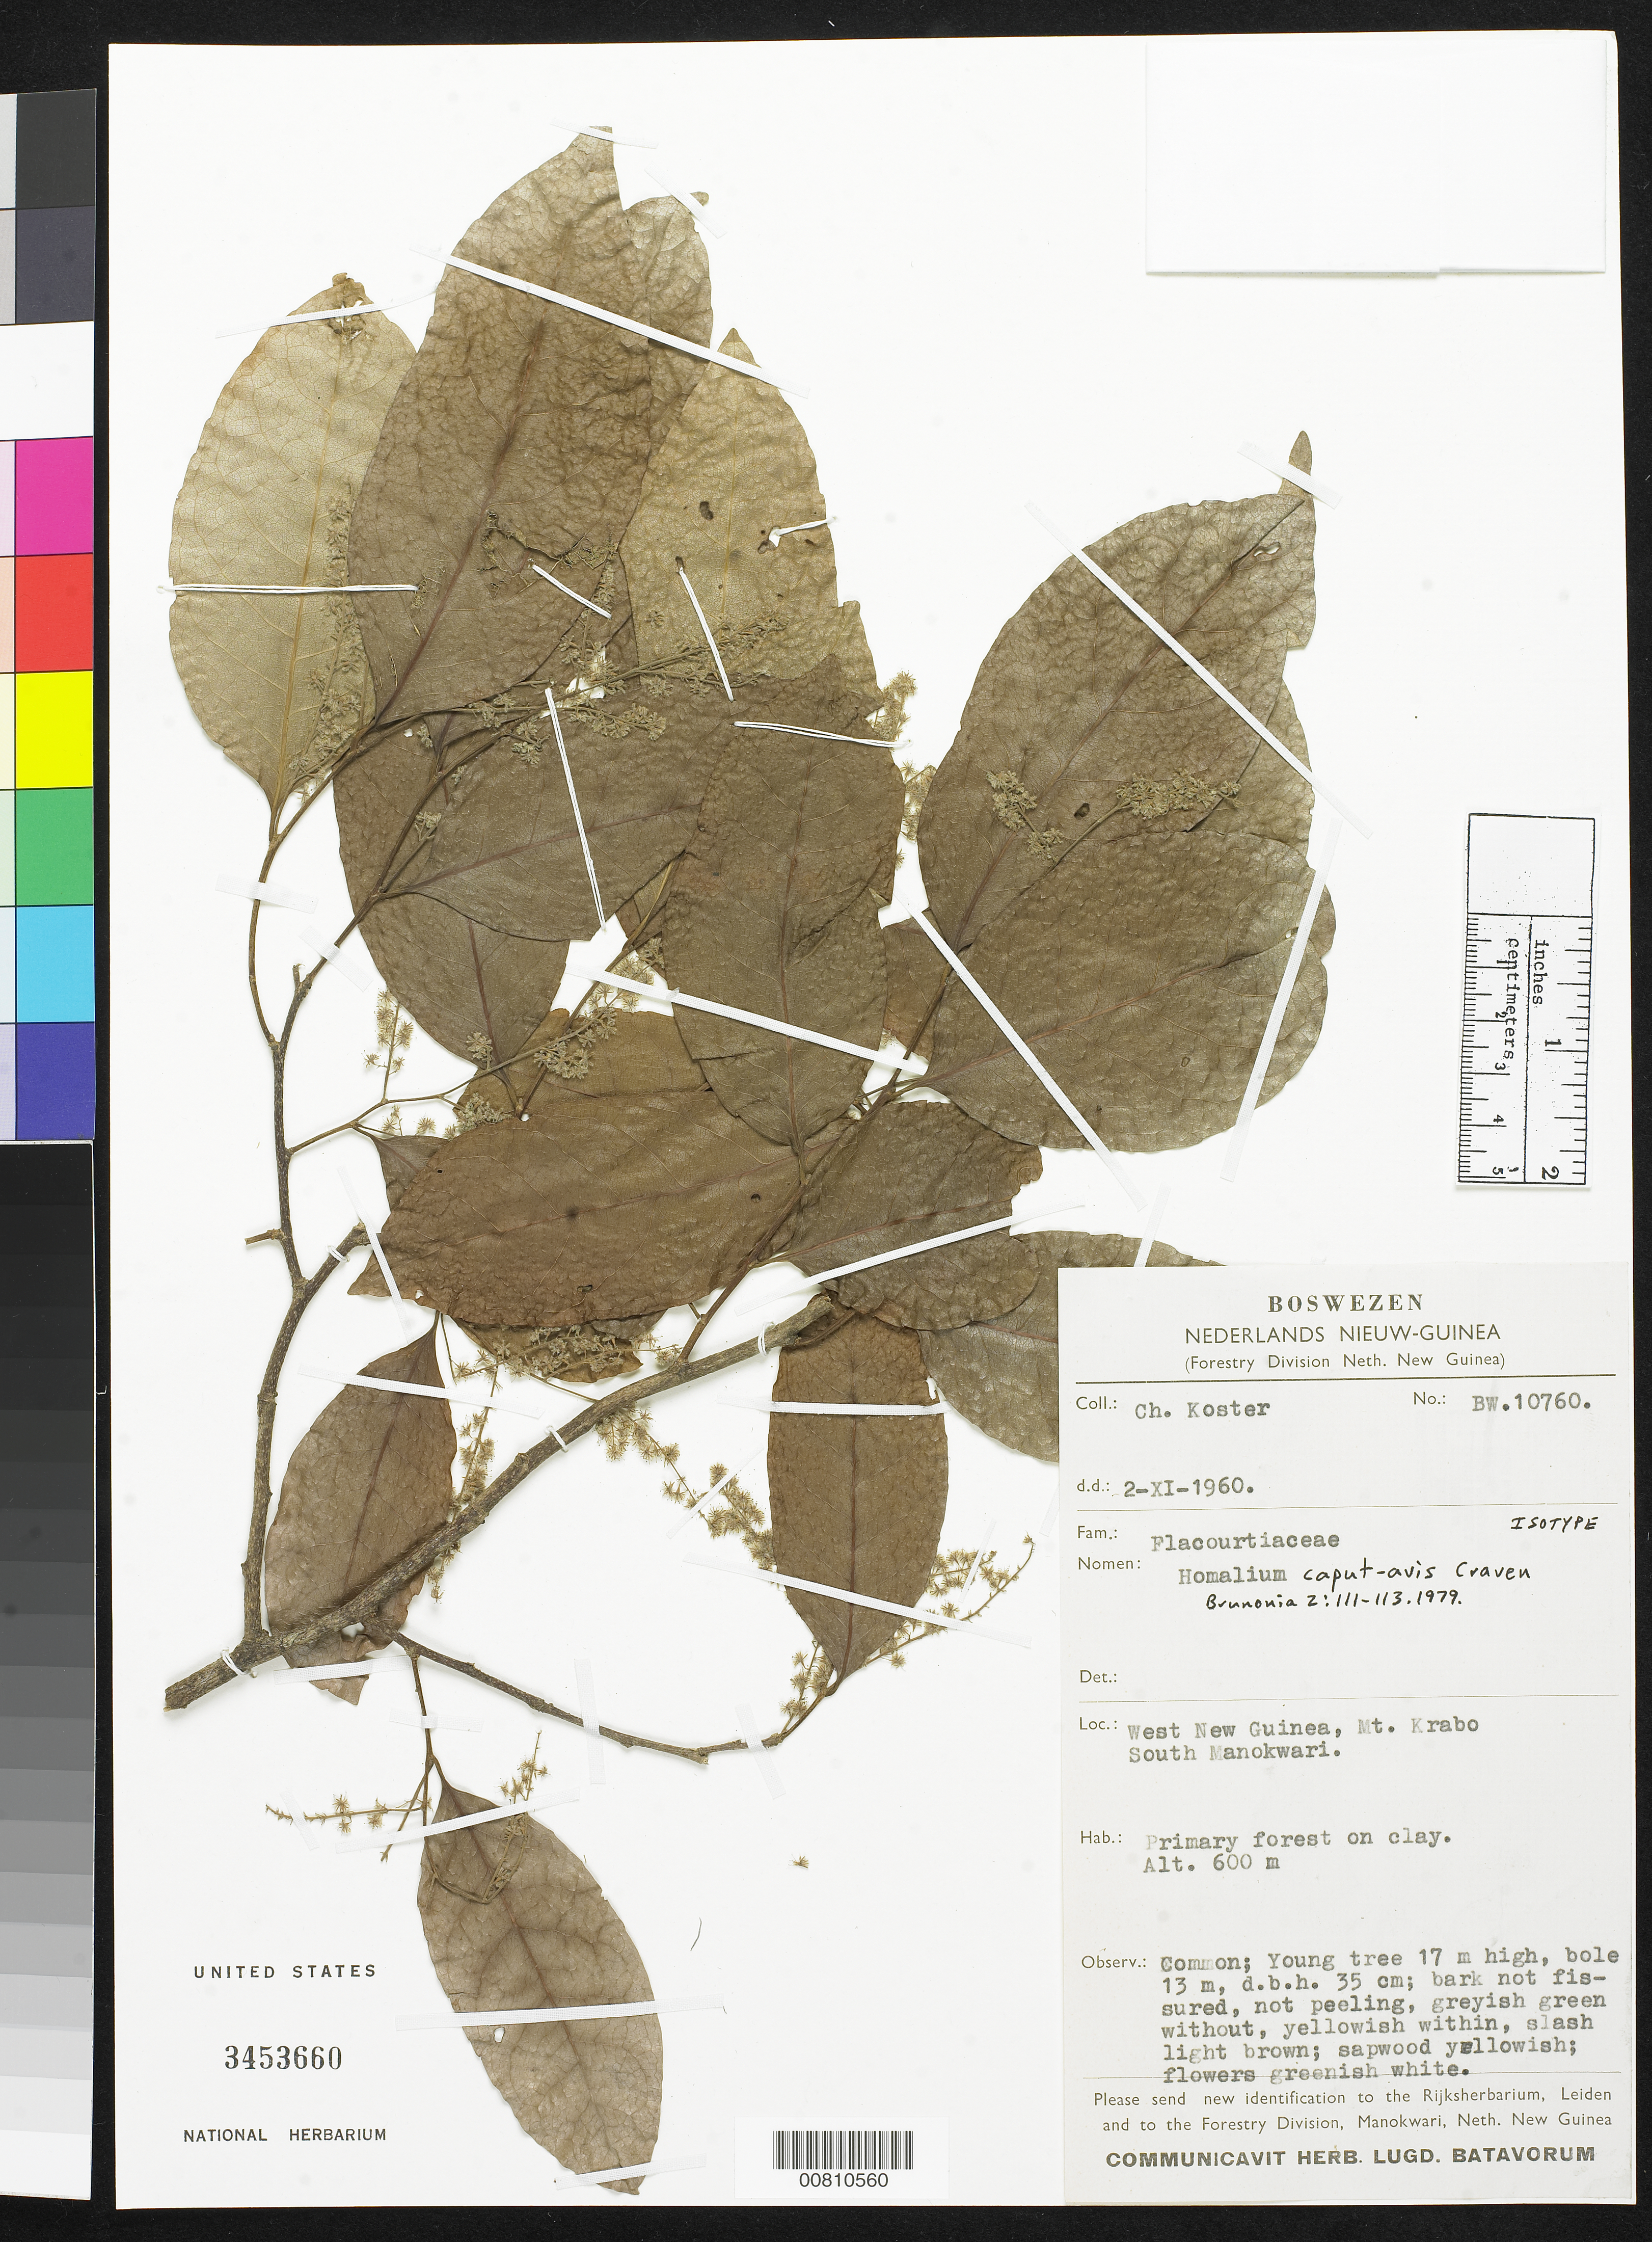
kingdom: Plantae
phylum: Tracheophyta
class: Magnoliopsida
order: Malpighiales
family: Salicaceae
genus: Homalium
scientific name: Homalium caput-avis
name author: Craven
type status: Isotype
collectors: C. Koster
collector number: BW 10760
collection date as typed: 02 Nov 1960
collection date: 1960-11-02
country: Indonesia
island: New Guinea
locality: West New Guinea, Mt. Krabo, South Manokwari.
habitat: Primary forest on clay.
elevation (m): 600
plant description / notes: Holotype at CANB.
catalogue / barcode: US 3453660